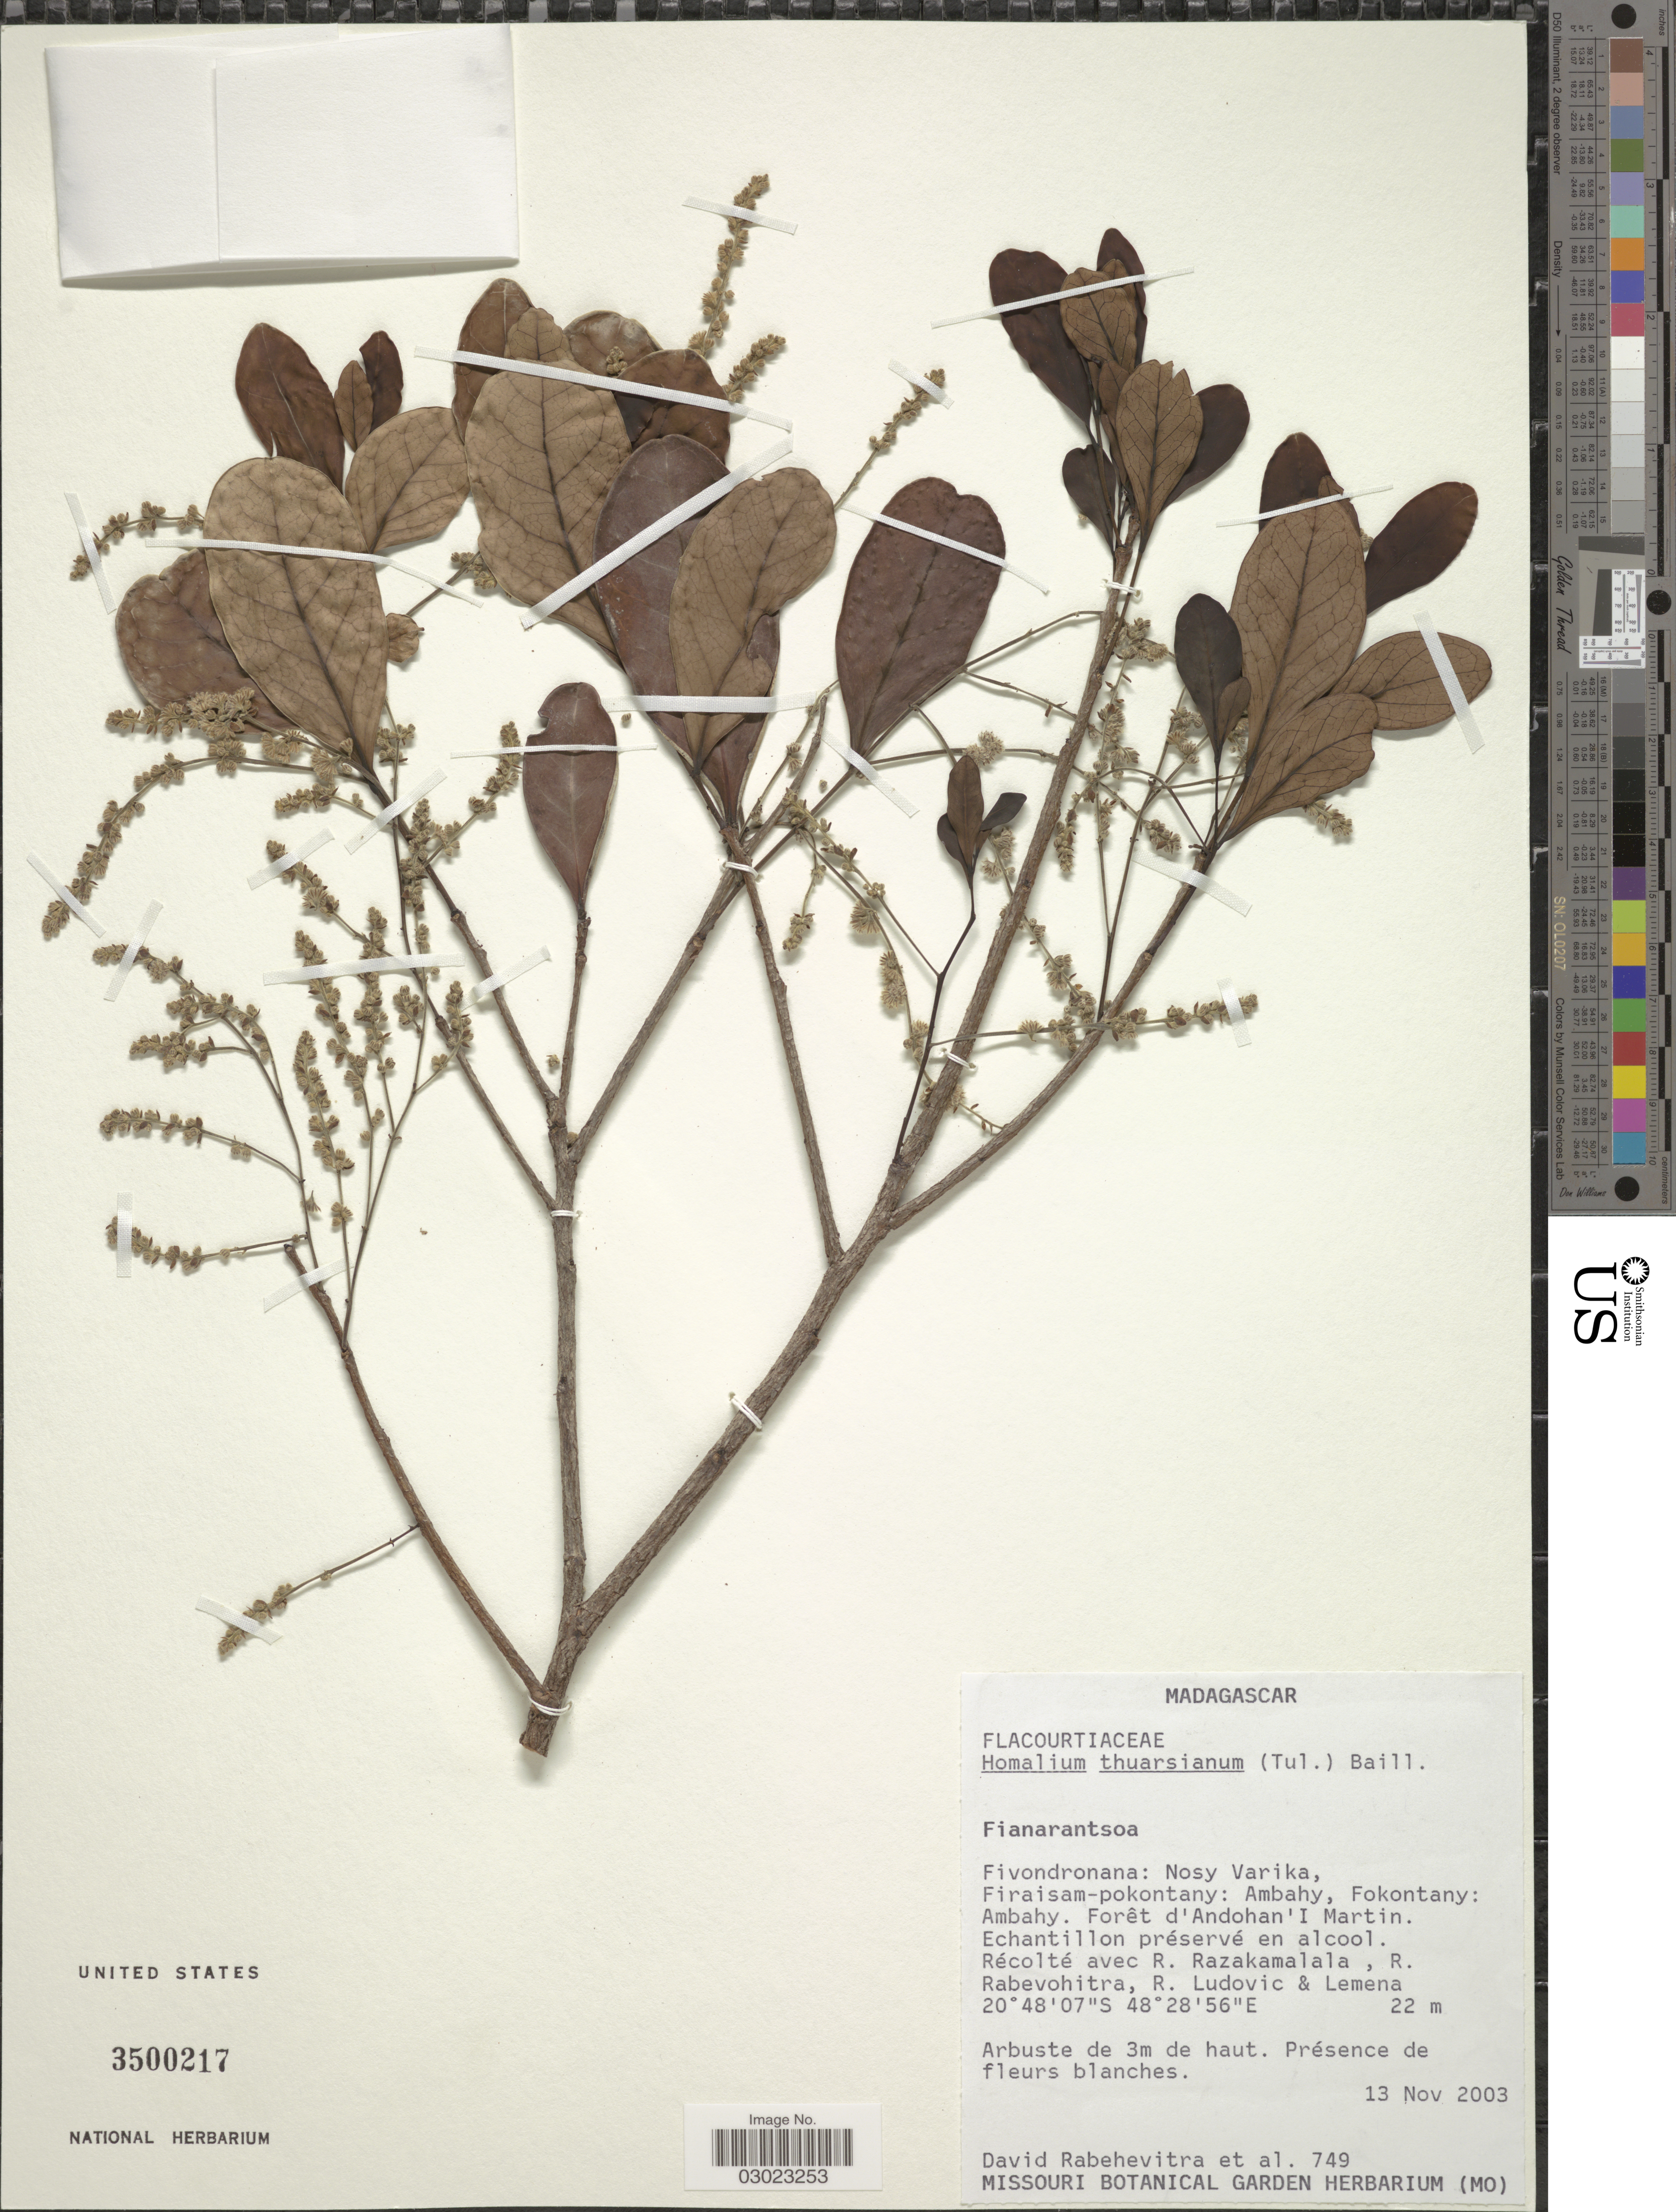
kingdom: Plantae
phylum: Tracheophyta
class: Magnoliopsida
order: Malpighiales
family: Salicaceae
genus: Homalium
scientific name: Homalium thuarsianum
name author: (Tul.) Baill.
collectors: D. Rabehevitra, R. Razakamalala, R. Rabevohitra, R. Ludovic & Lemena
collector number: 749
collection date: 2003-11-13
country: Madagascar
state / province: Vatovavy Fitovinany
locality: Fivondronana: Nosy Varika, Firaisam-pokontany: Ambahy, Fokontany: Ambahy. Forêt d'Andohan'I Martin.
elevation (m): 22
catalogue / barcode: US 3500217